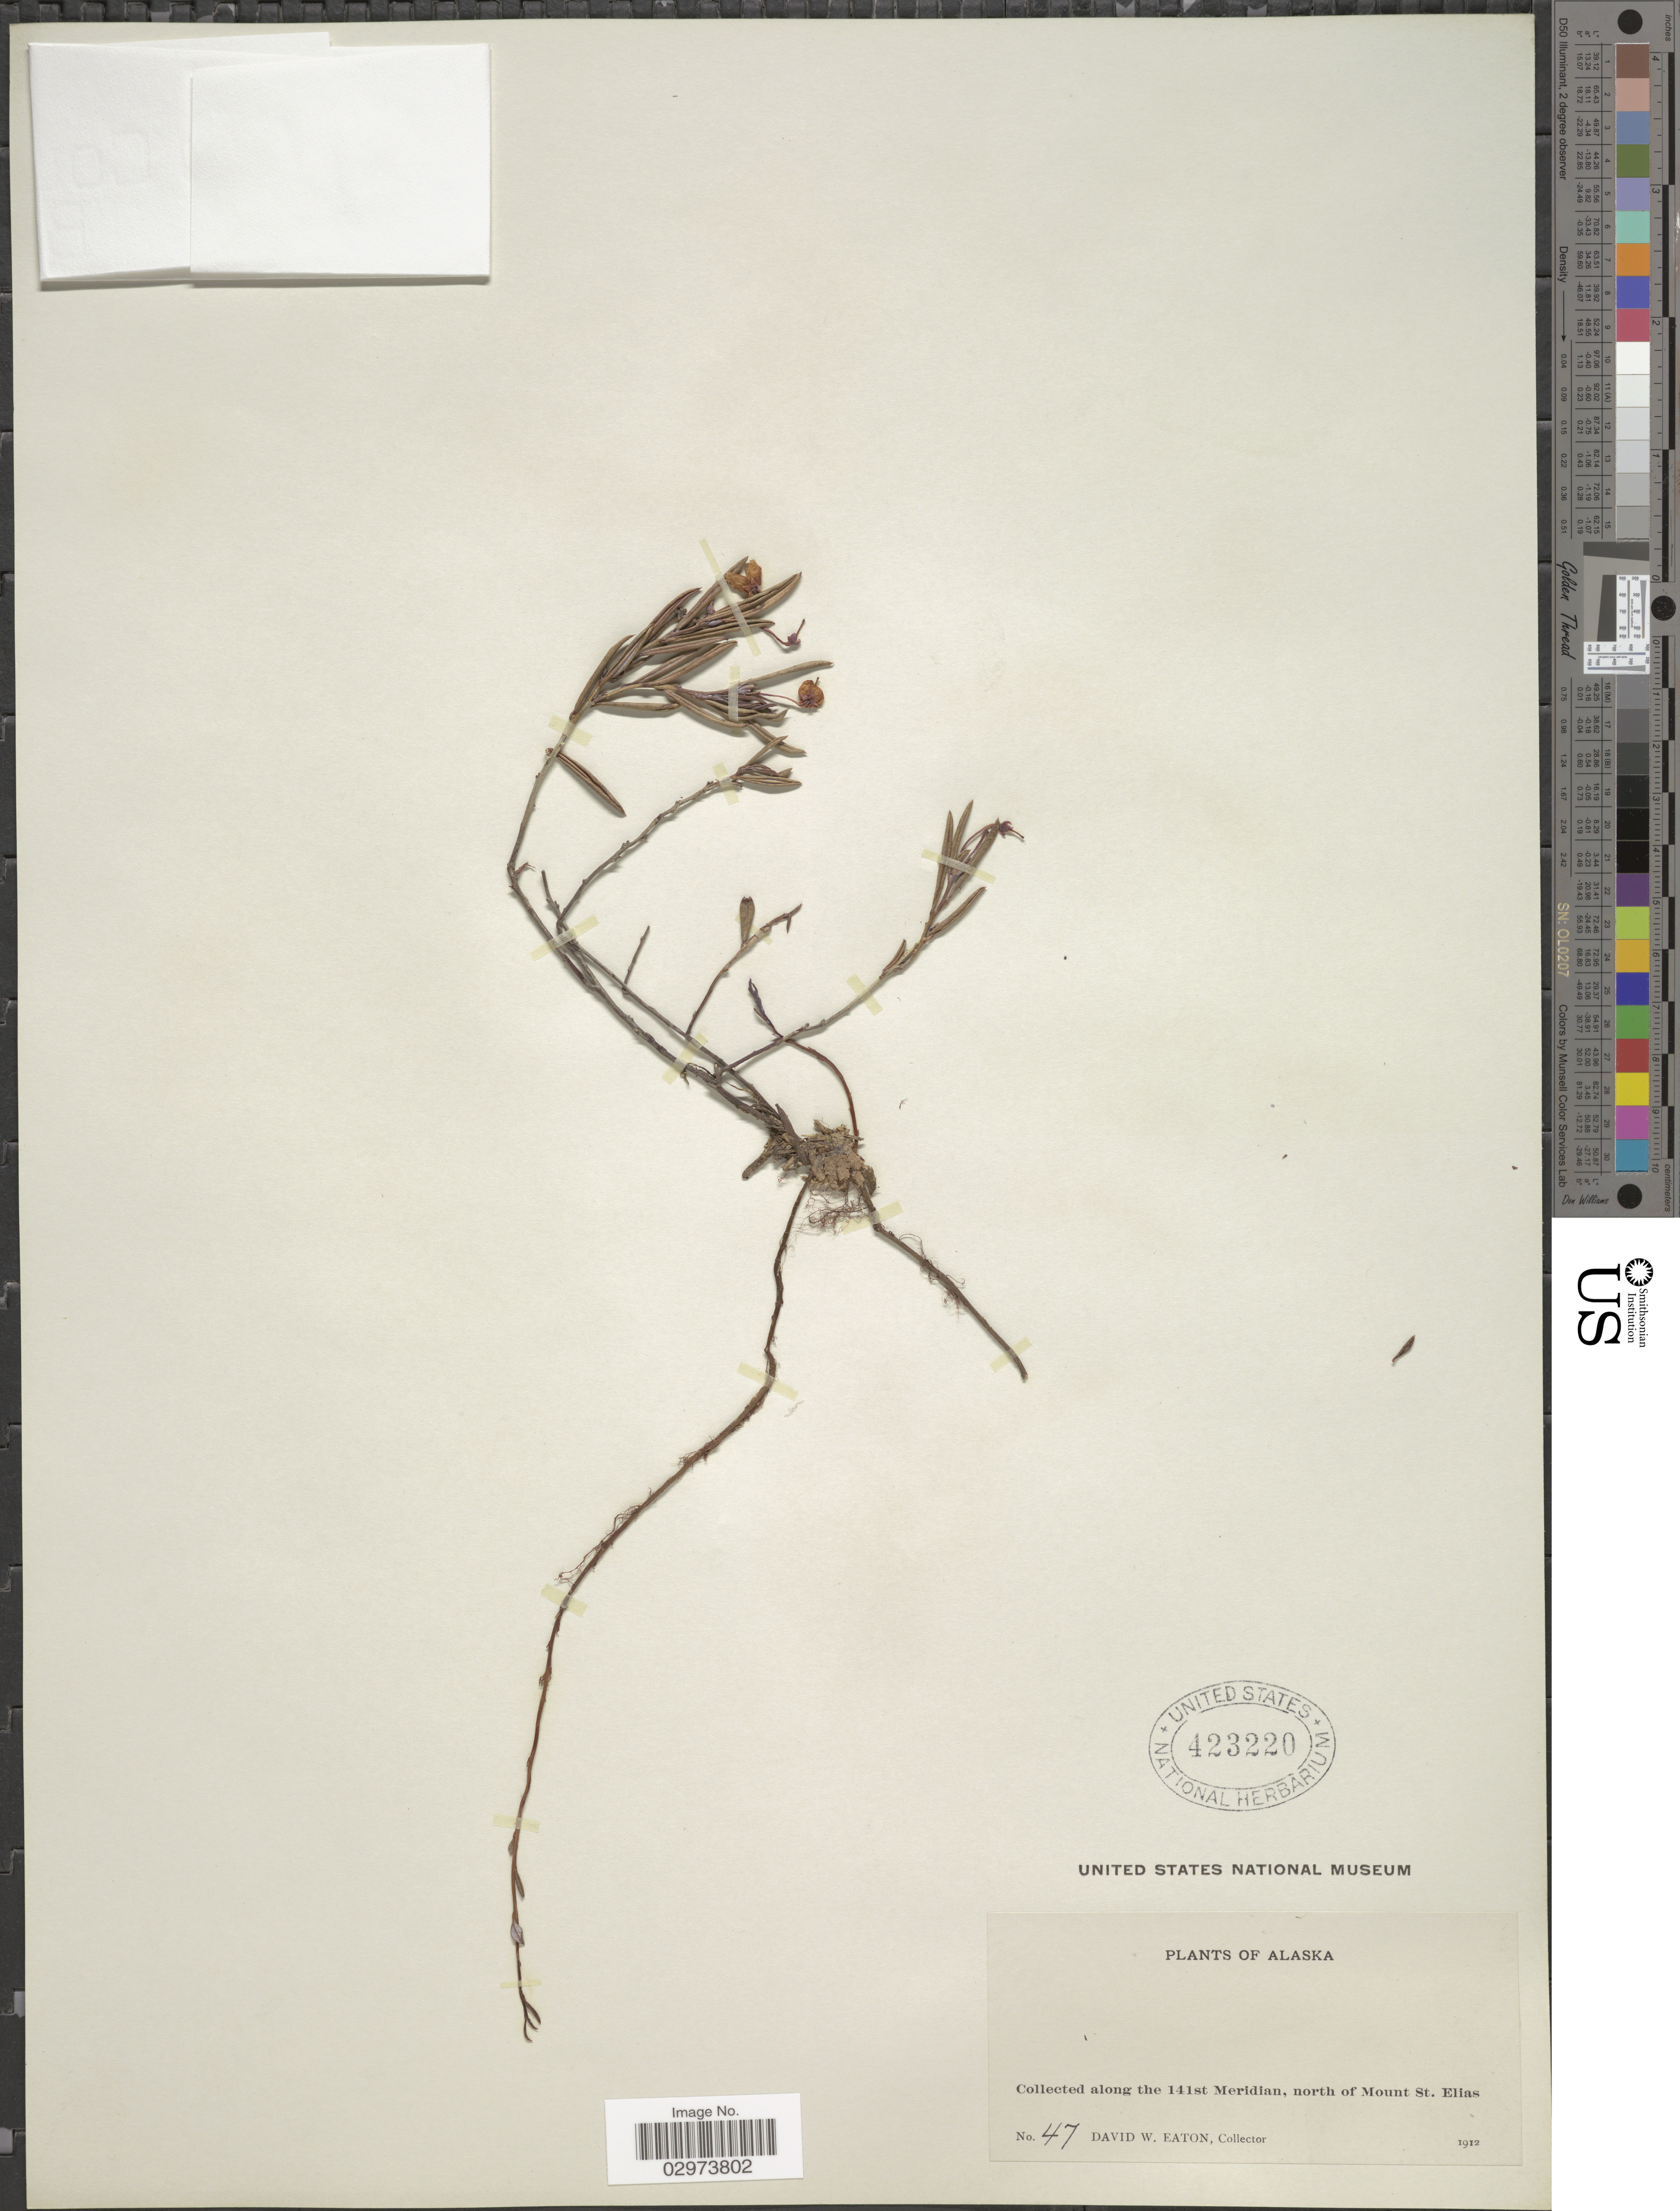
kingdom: Plantae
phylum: Tracheophyta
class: Magnoliopsida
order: Ericales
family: Ericaceae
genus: Andromeda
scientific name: Andromeda polifolia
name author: L.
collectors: D. Eaton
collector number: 47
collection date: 1912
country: United States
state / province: Alaska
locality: Along the 141st Meridian, north of Mount St. Elias.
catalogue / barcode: US 423220